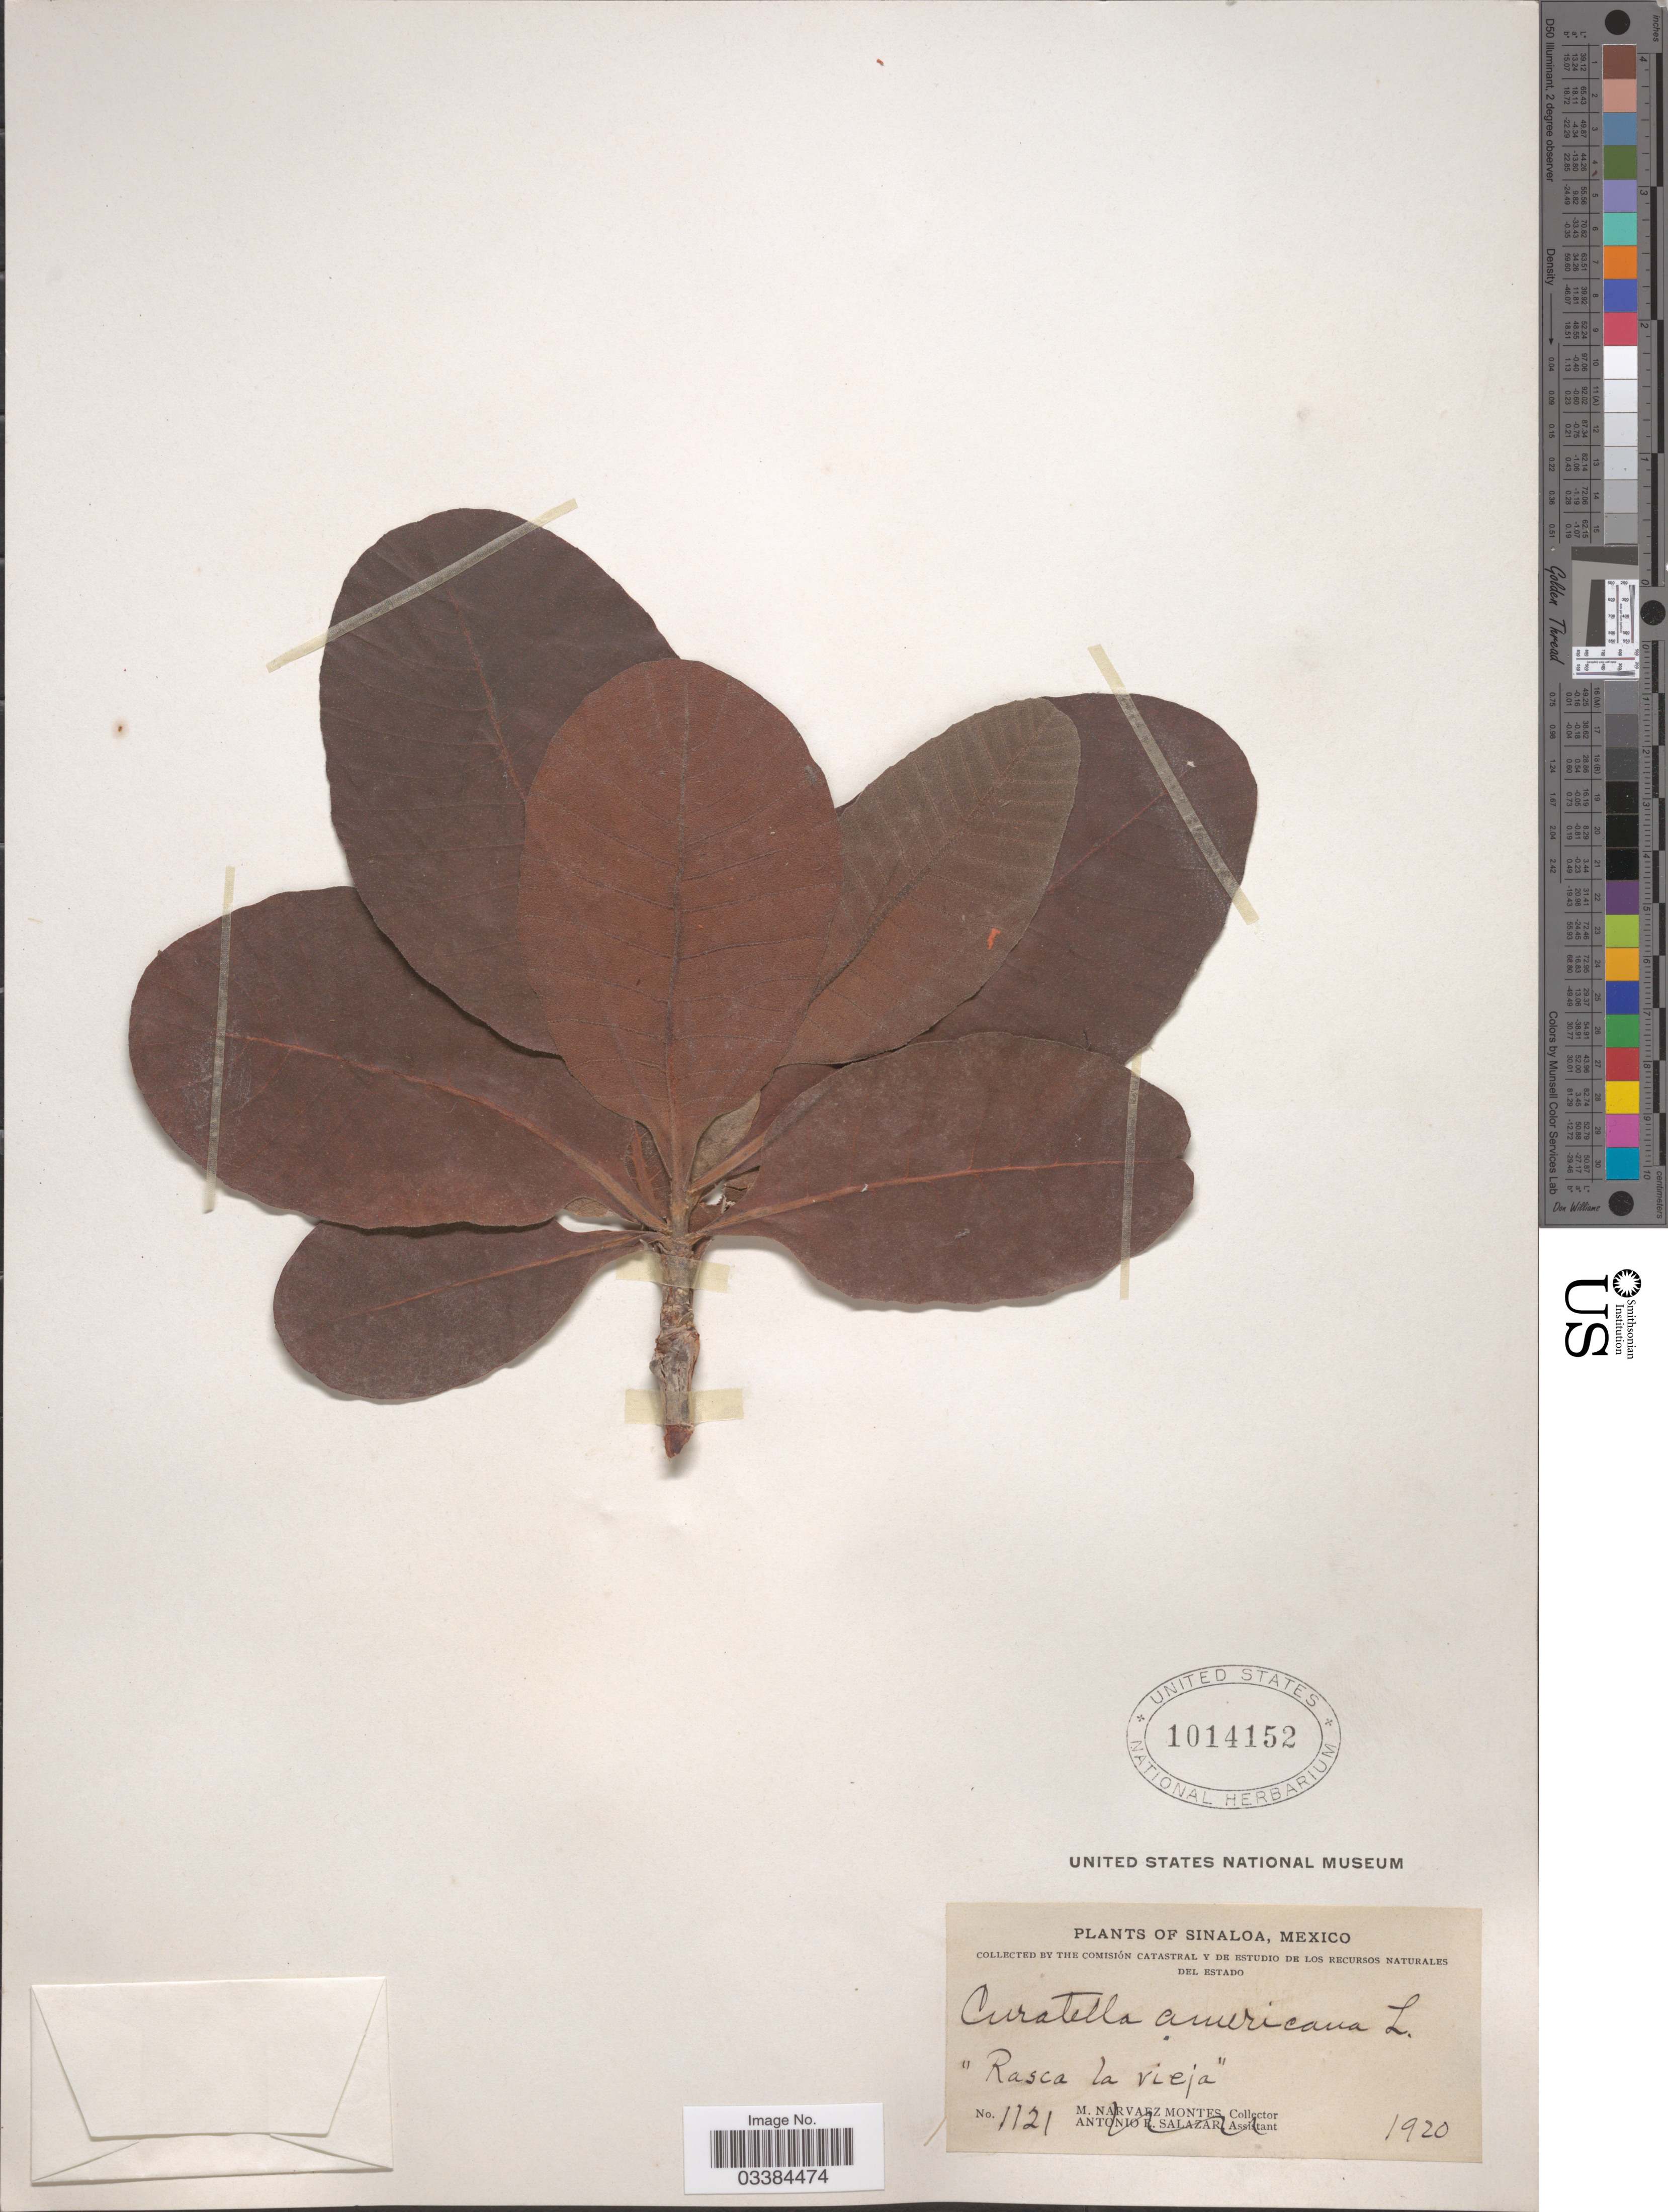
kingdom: Plantae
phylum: Tracheophyta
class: Magnoliopsida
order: Dilleniales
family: Dilleniaceae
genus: Curatella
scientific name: Curatella americana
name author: L.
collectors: Comisión Catastral & De Estudio de Los Recursos Naturales del Estado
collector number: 1121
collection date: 1920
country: Mexico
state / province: Sinaloa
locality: Rasca La vieja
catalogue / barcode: US 1014152